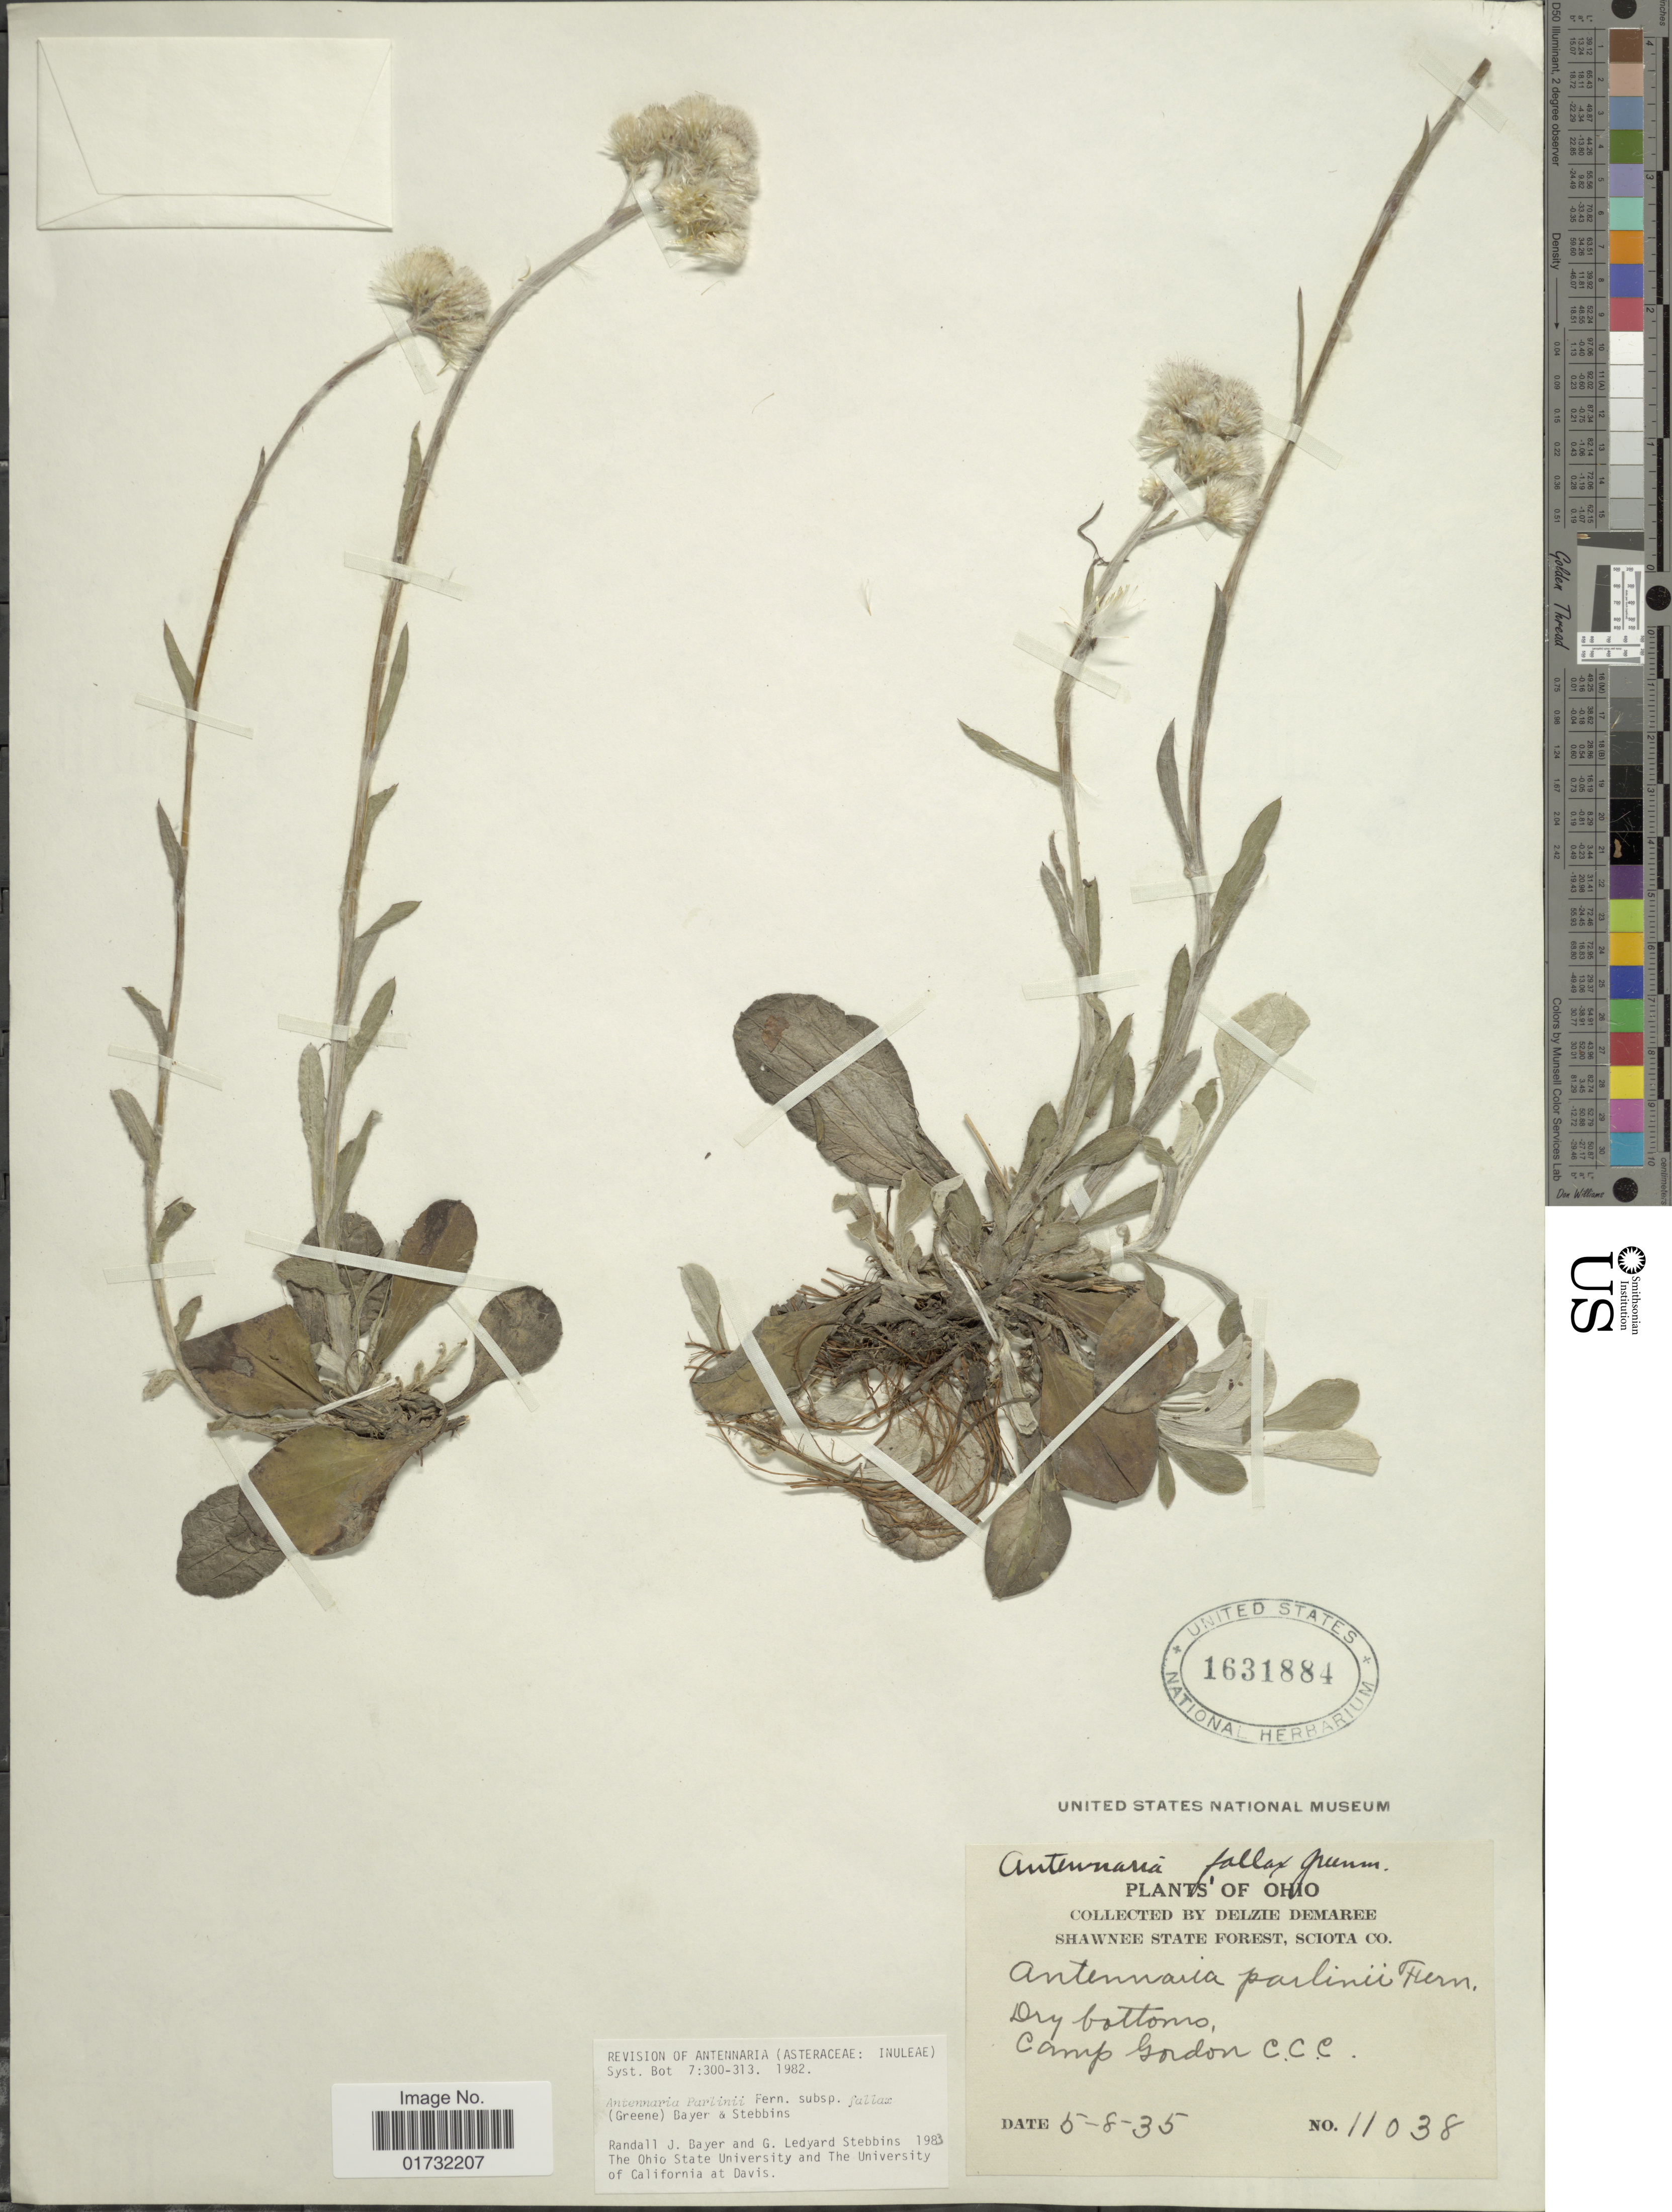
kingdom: Plantae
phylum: Tracheophyta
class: Magnoliopsida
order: Asterales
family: Asteraceae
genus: Antennaria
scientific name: Antennaria parlinii subsp. fallax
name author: (Greene) R.J. Bayer & Stebbins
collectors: D. Demaree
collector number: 11038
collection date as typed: Transcribed d/m/y: 8/5/35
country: United States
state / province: Ohio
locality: Shawnee State Forest, Sciota Co. Camp Gordon C.C.C.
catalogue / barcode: US 1631884